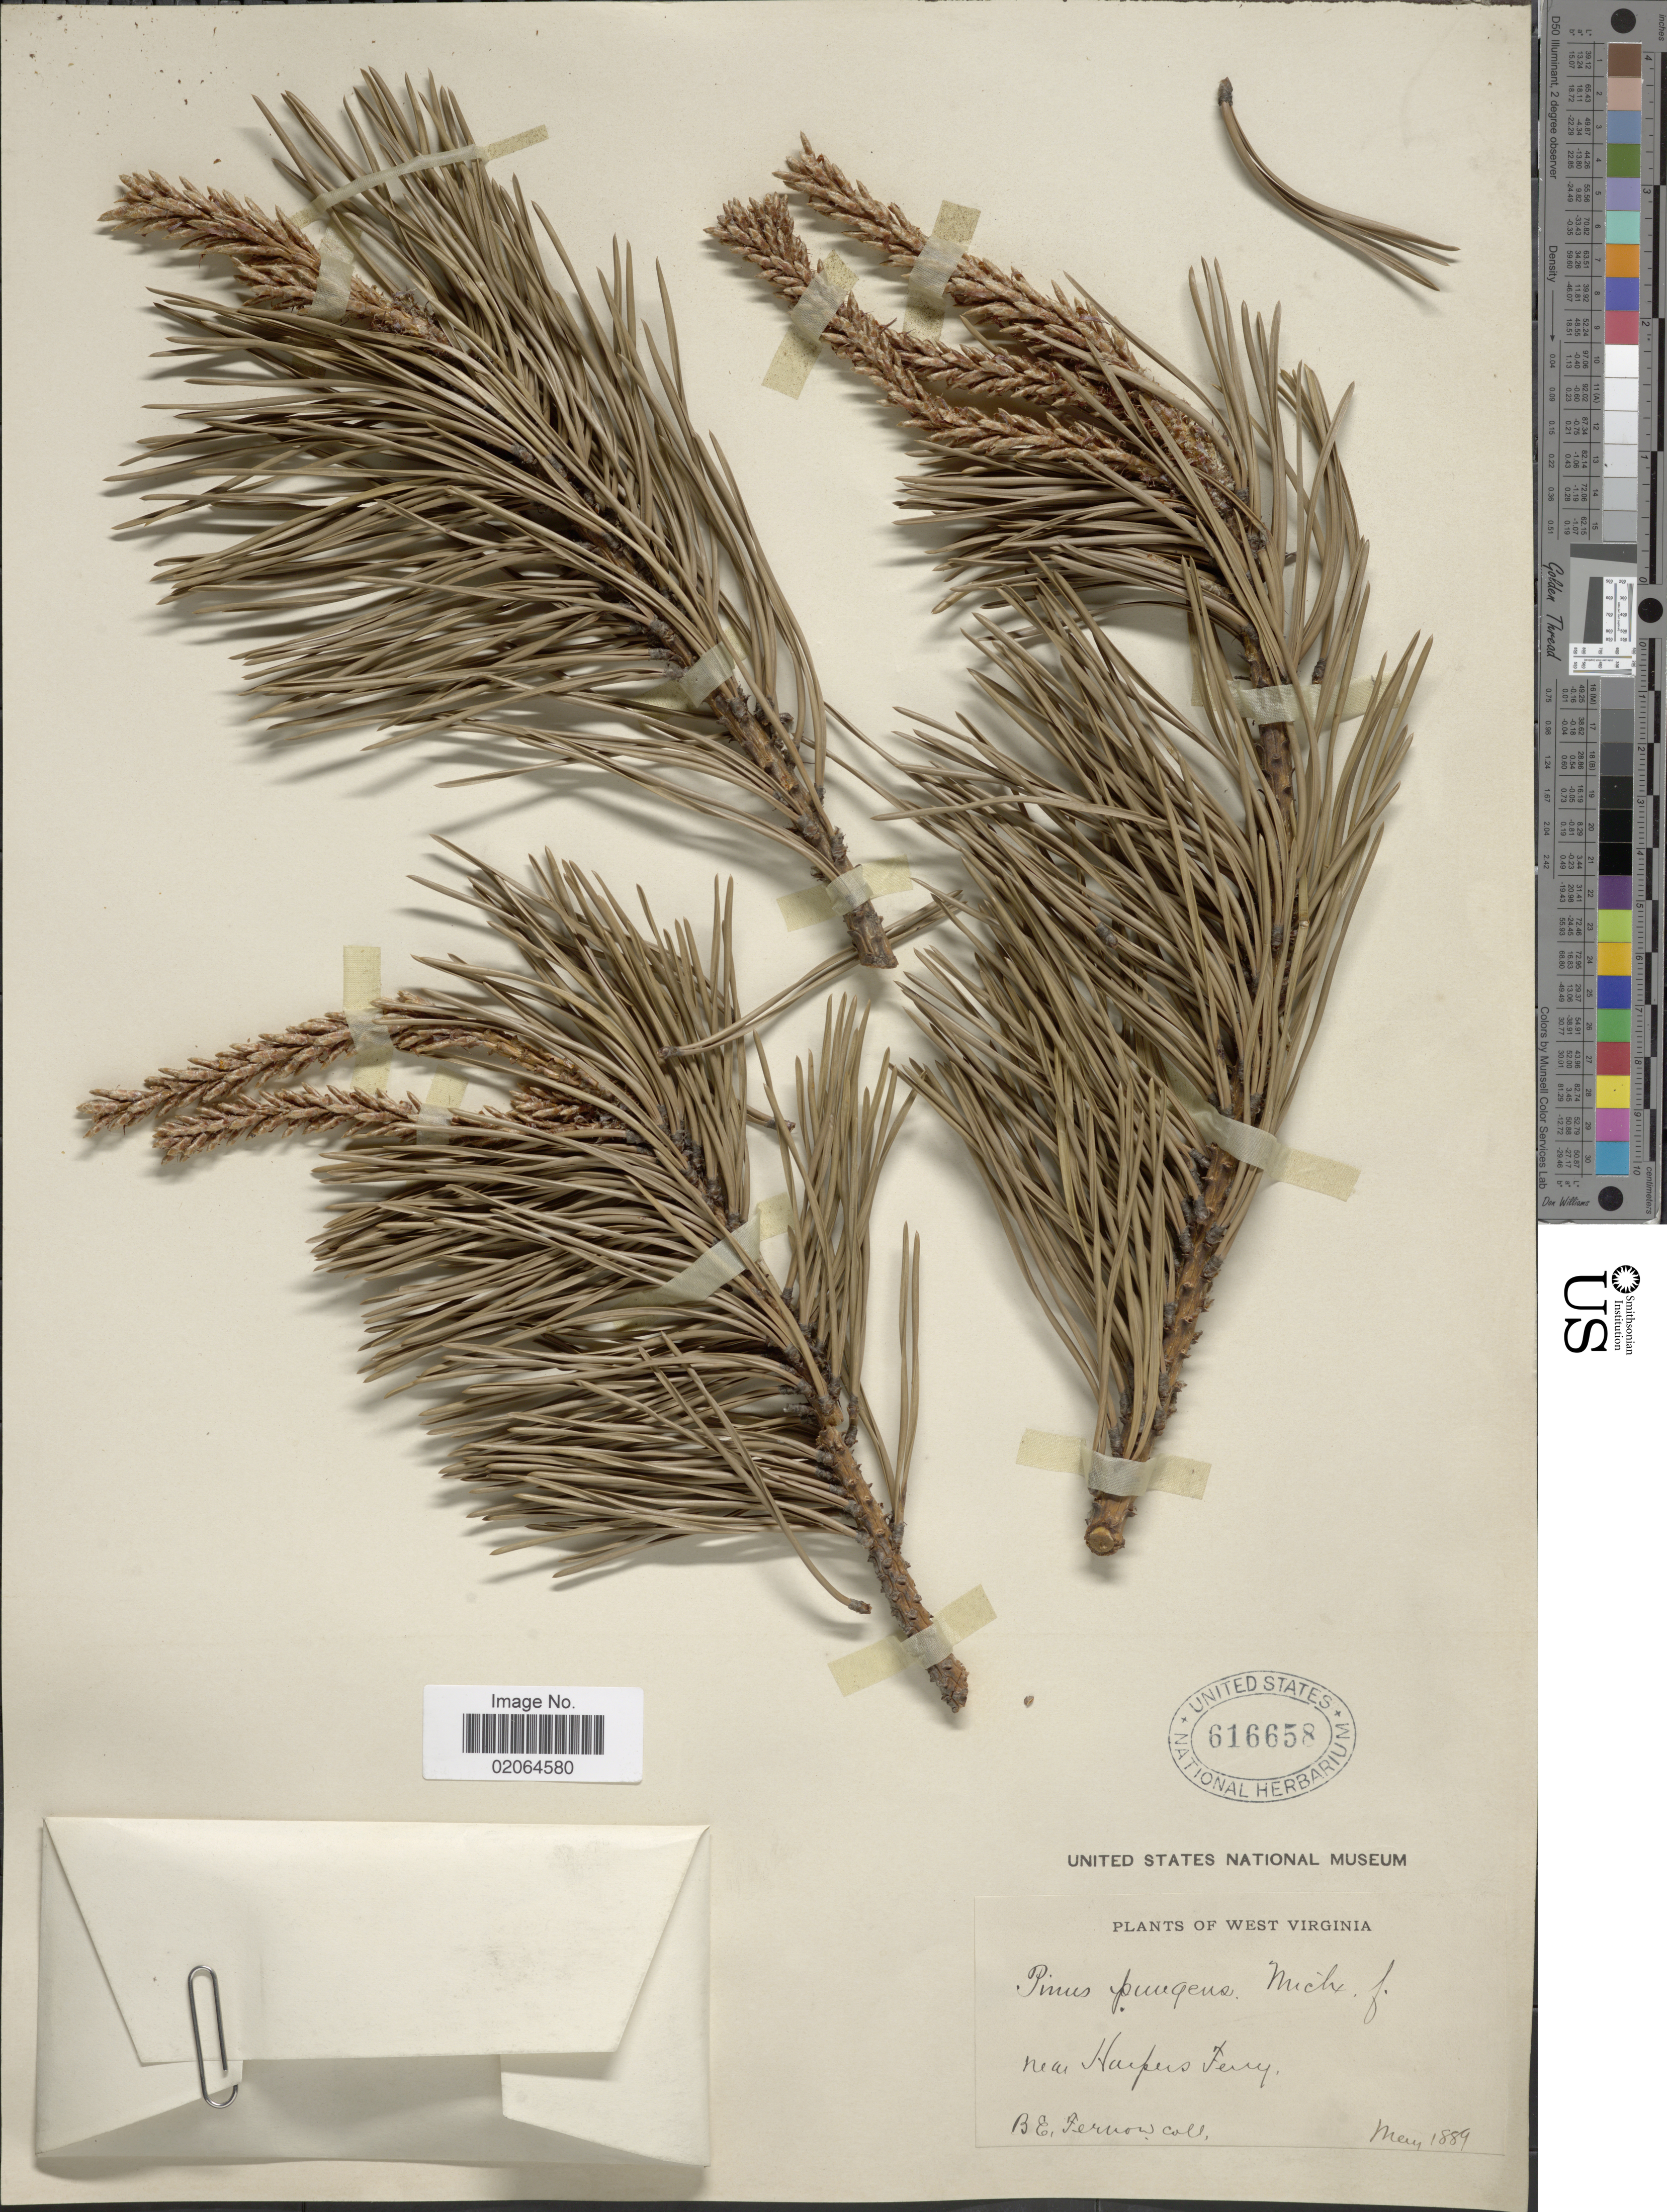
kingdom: Plantae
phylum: Tracheophyta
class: Pinopsida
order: Pinales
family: Pinaceae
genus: Pinus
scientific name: Pinus pungens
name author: Lamb.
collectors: B. Fernow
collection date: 1889-05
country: United States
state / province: West Virginia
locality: West Virginia. near Harpers Ferry.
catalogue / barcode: US 616658